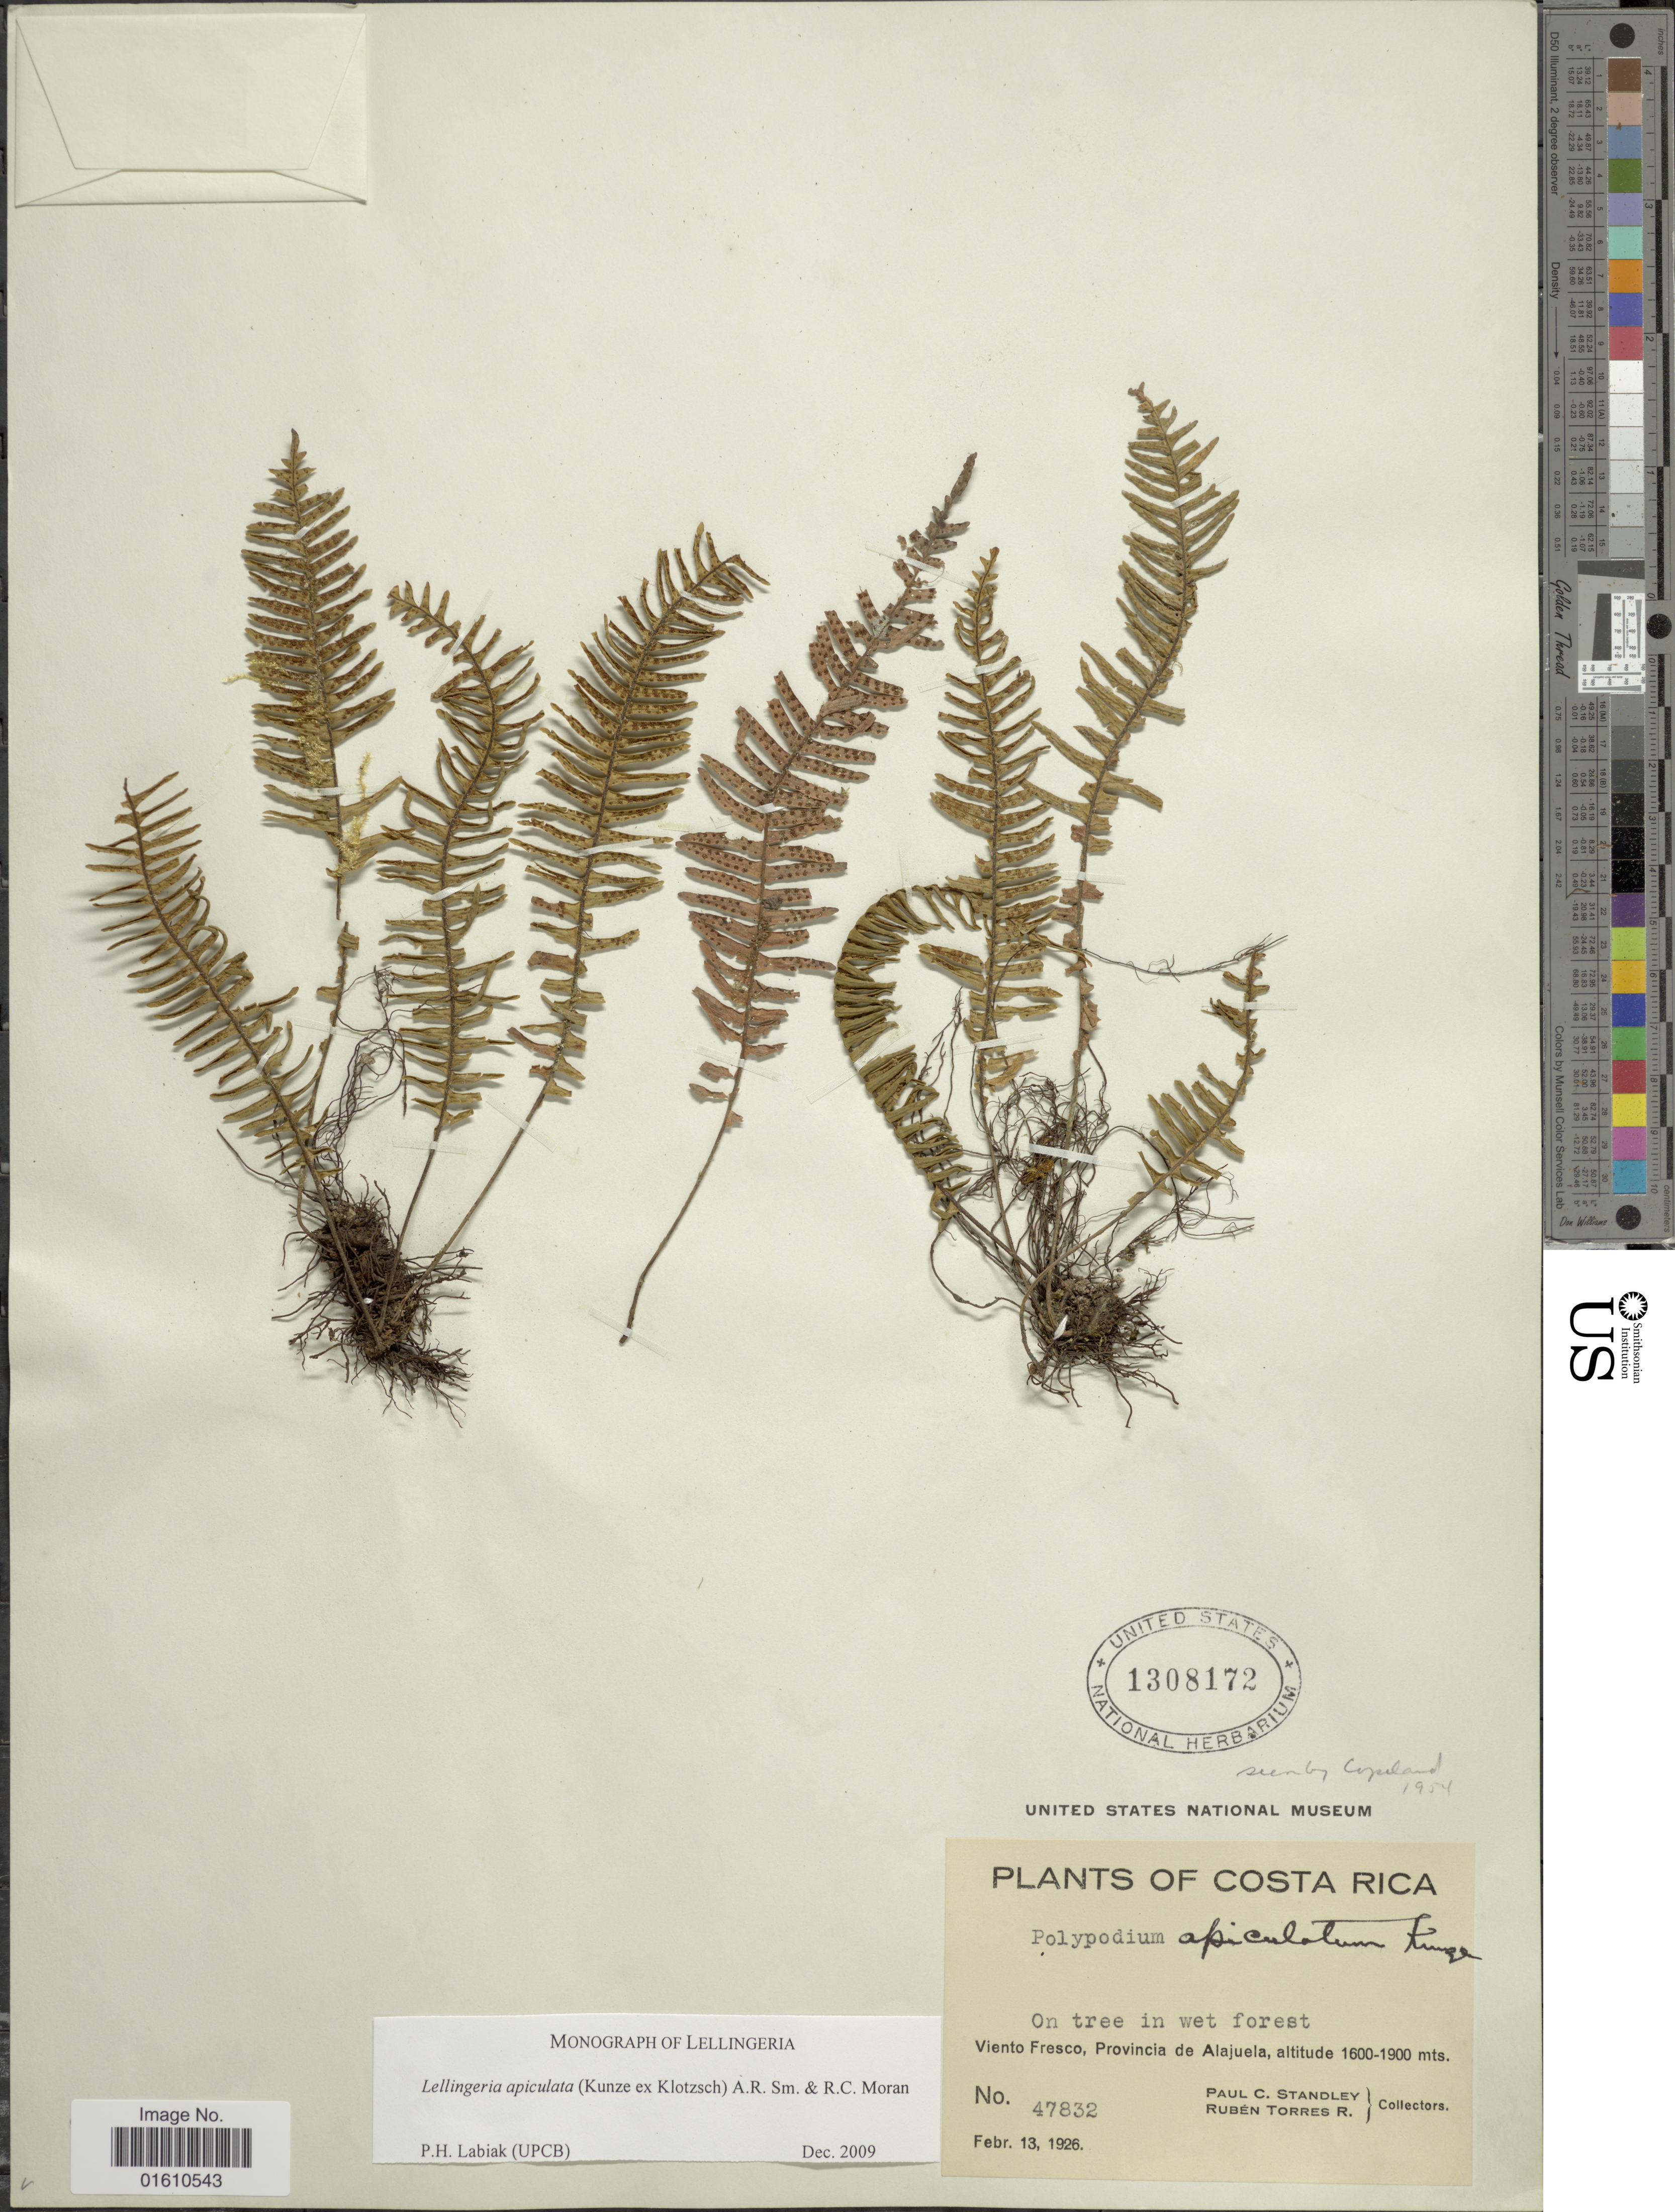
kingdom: Plantae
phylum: Tracheophyta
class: Polypodiopsida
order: Polypodiales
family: Polypodiaceae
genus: Lellingeria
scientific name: Lellingeria apiculata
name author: (Kunze ex Klotzsch) A.R. Sm. & R.C. Moran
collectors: P. C. Standley & R. Torres Rojas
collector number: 47832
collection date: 1926-02-13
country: Costa Rica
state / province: Alajuela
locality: Viento Fresco, Provincia de Alajuela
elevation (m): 1600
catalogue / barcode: US 1308172